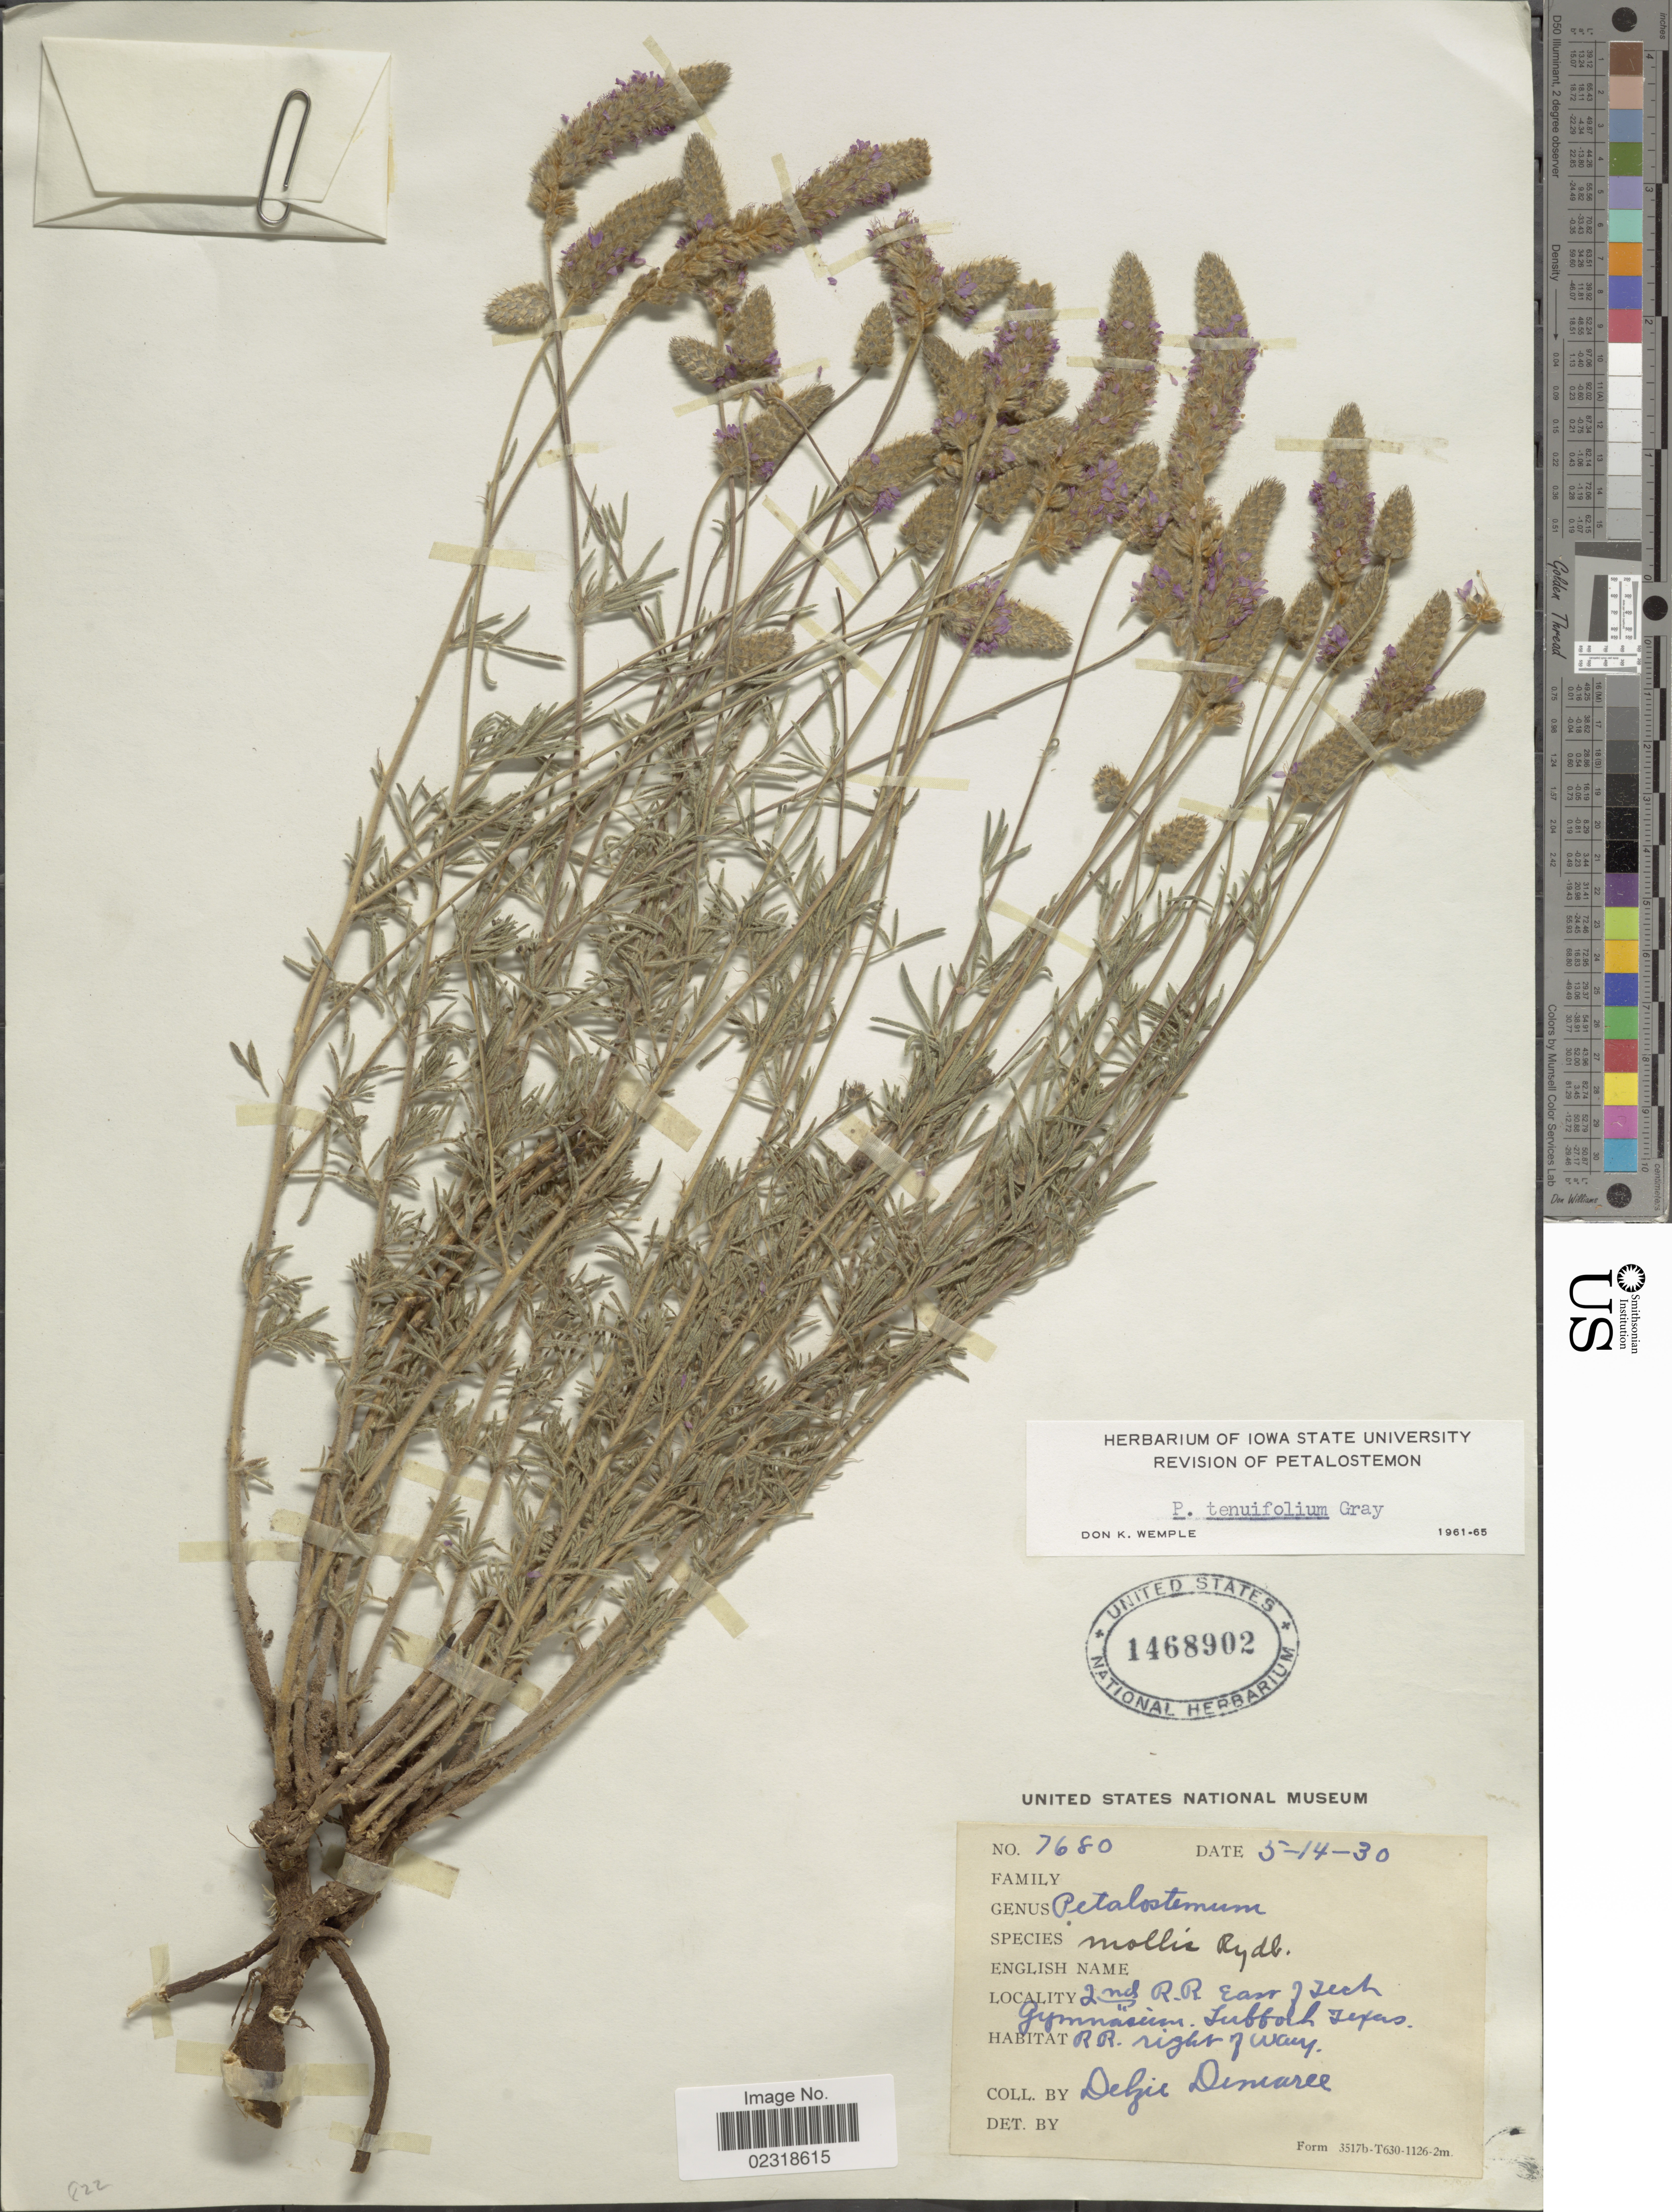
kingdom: Plantae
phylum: Tracheophyta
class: Magnoliopsida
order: Fabales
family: Fabaceae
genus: Dalea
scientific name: Dalea tenuifolia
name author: (A. Gray) Shinners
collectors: D. Demaree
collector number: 7680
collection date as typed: Transcribed d/m/y: 14/5/30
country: United States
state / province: Texas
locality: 2nd R.R. East of Tech Gymnasium, Lubbock Texas, RR. right of way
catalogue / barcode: US 1468902